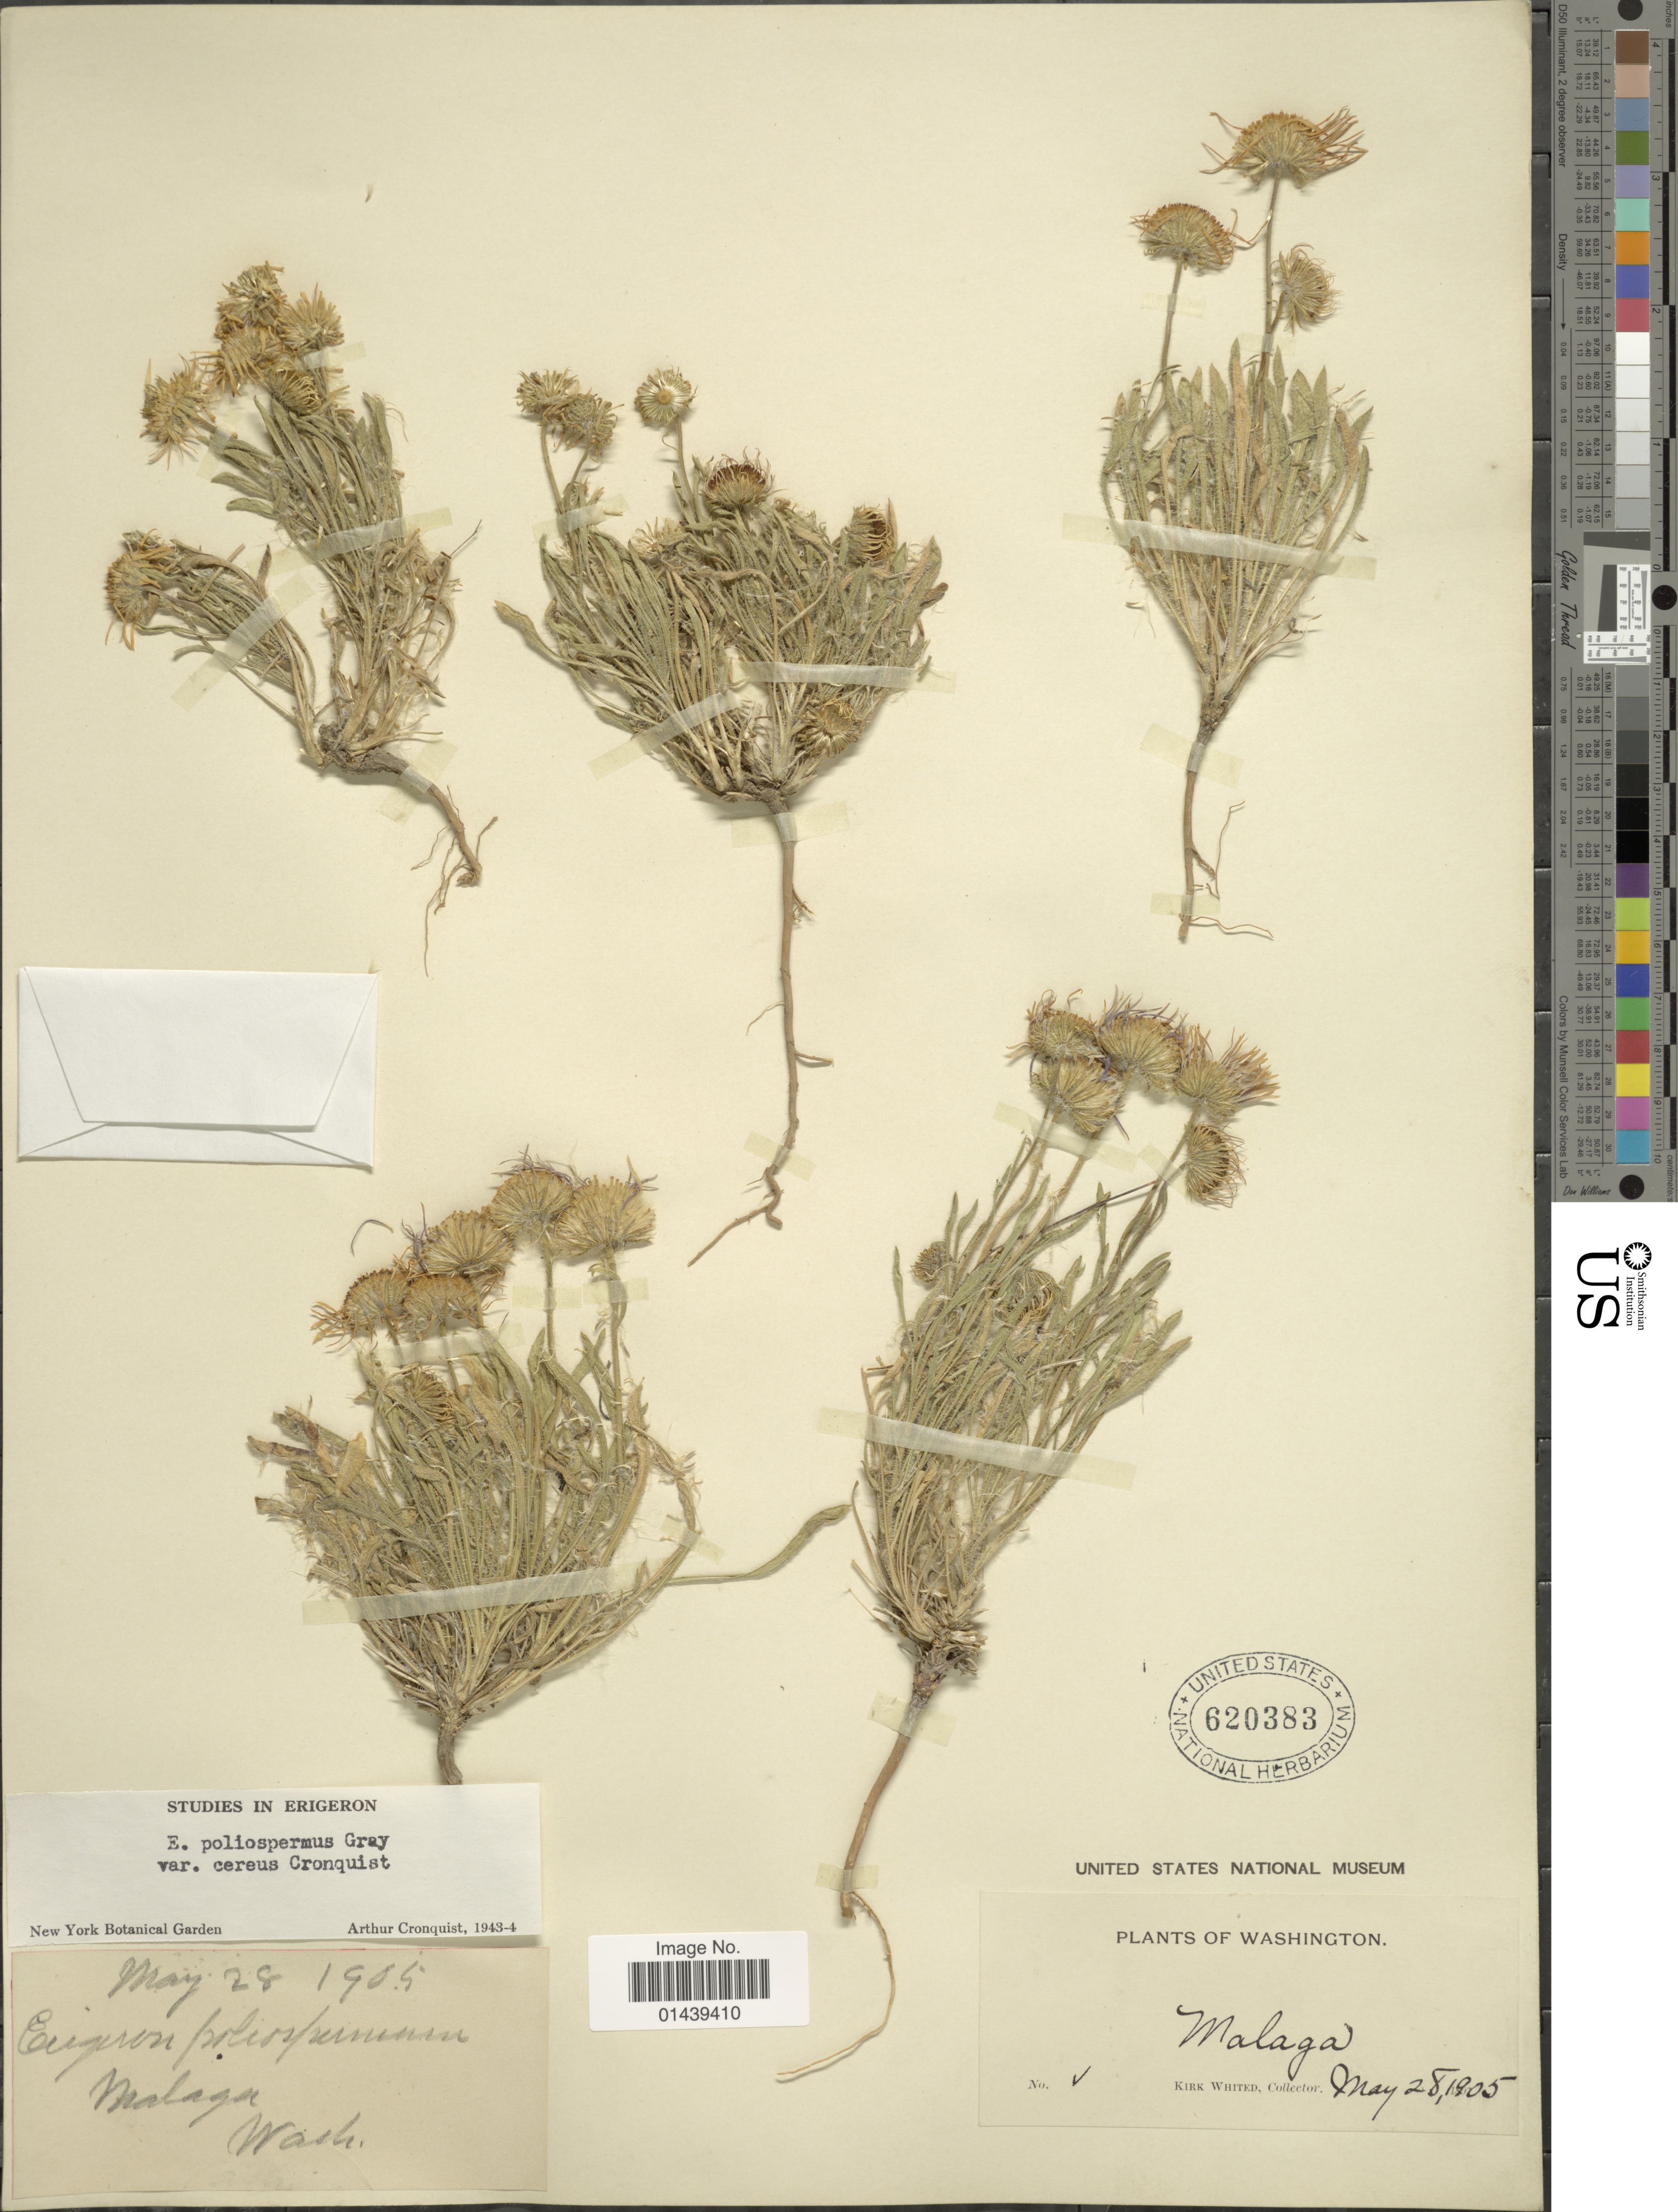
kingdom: Plantae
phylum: Tracheophyta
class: Magnoliopsida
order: Asterales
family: Asteraceae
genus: Erigeron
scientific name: Erigeron poliospermus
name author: A. Gray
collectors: K. Whited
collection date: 1905-05-28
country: United States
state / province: Washington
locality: Malaga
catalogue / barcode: US 620383